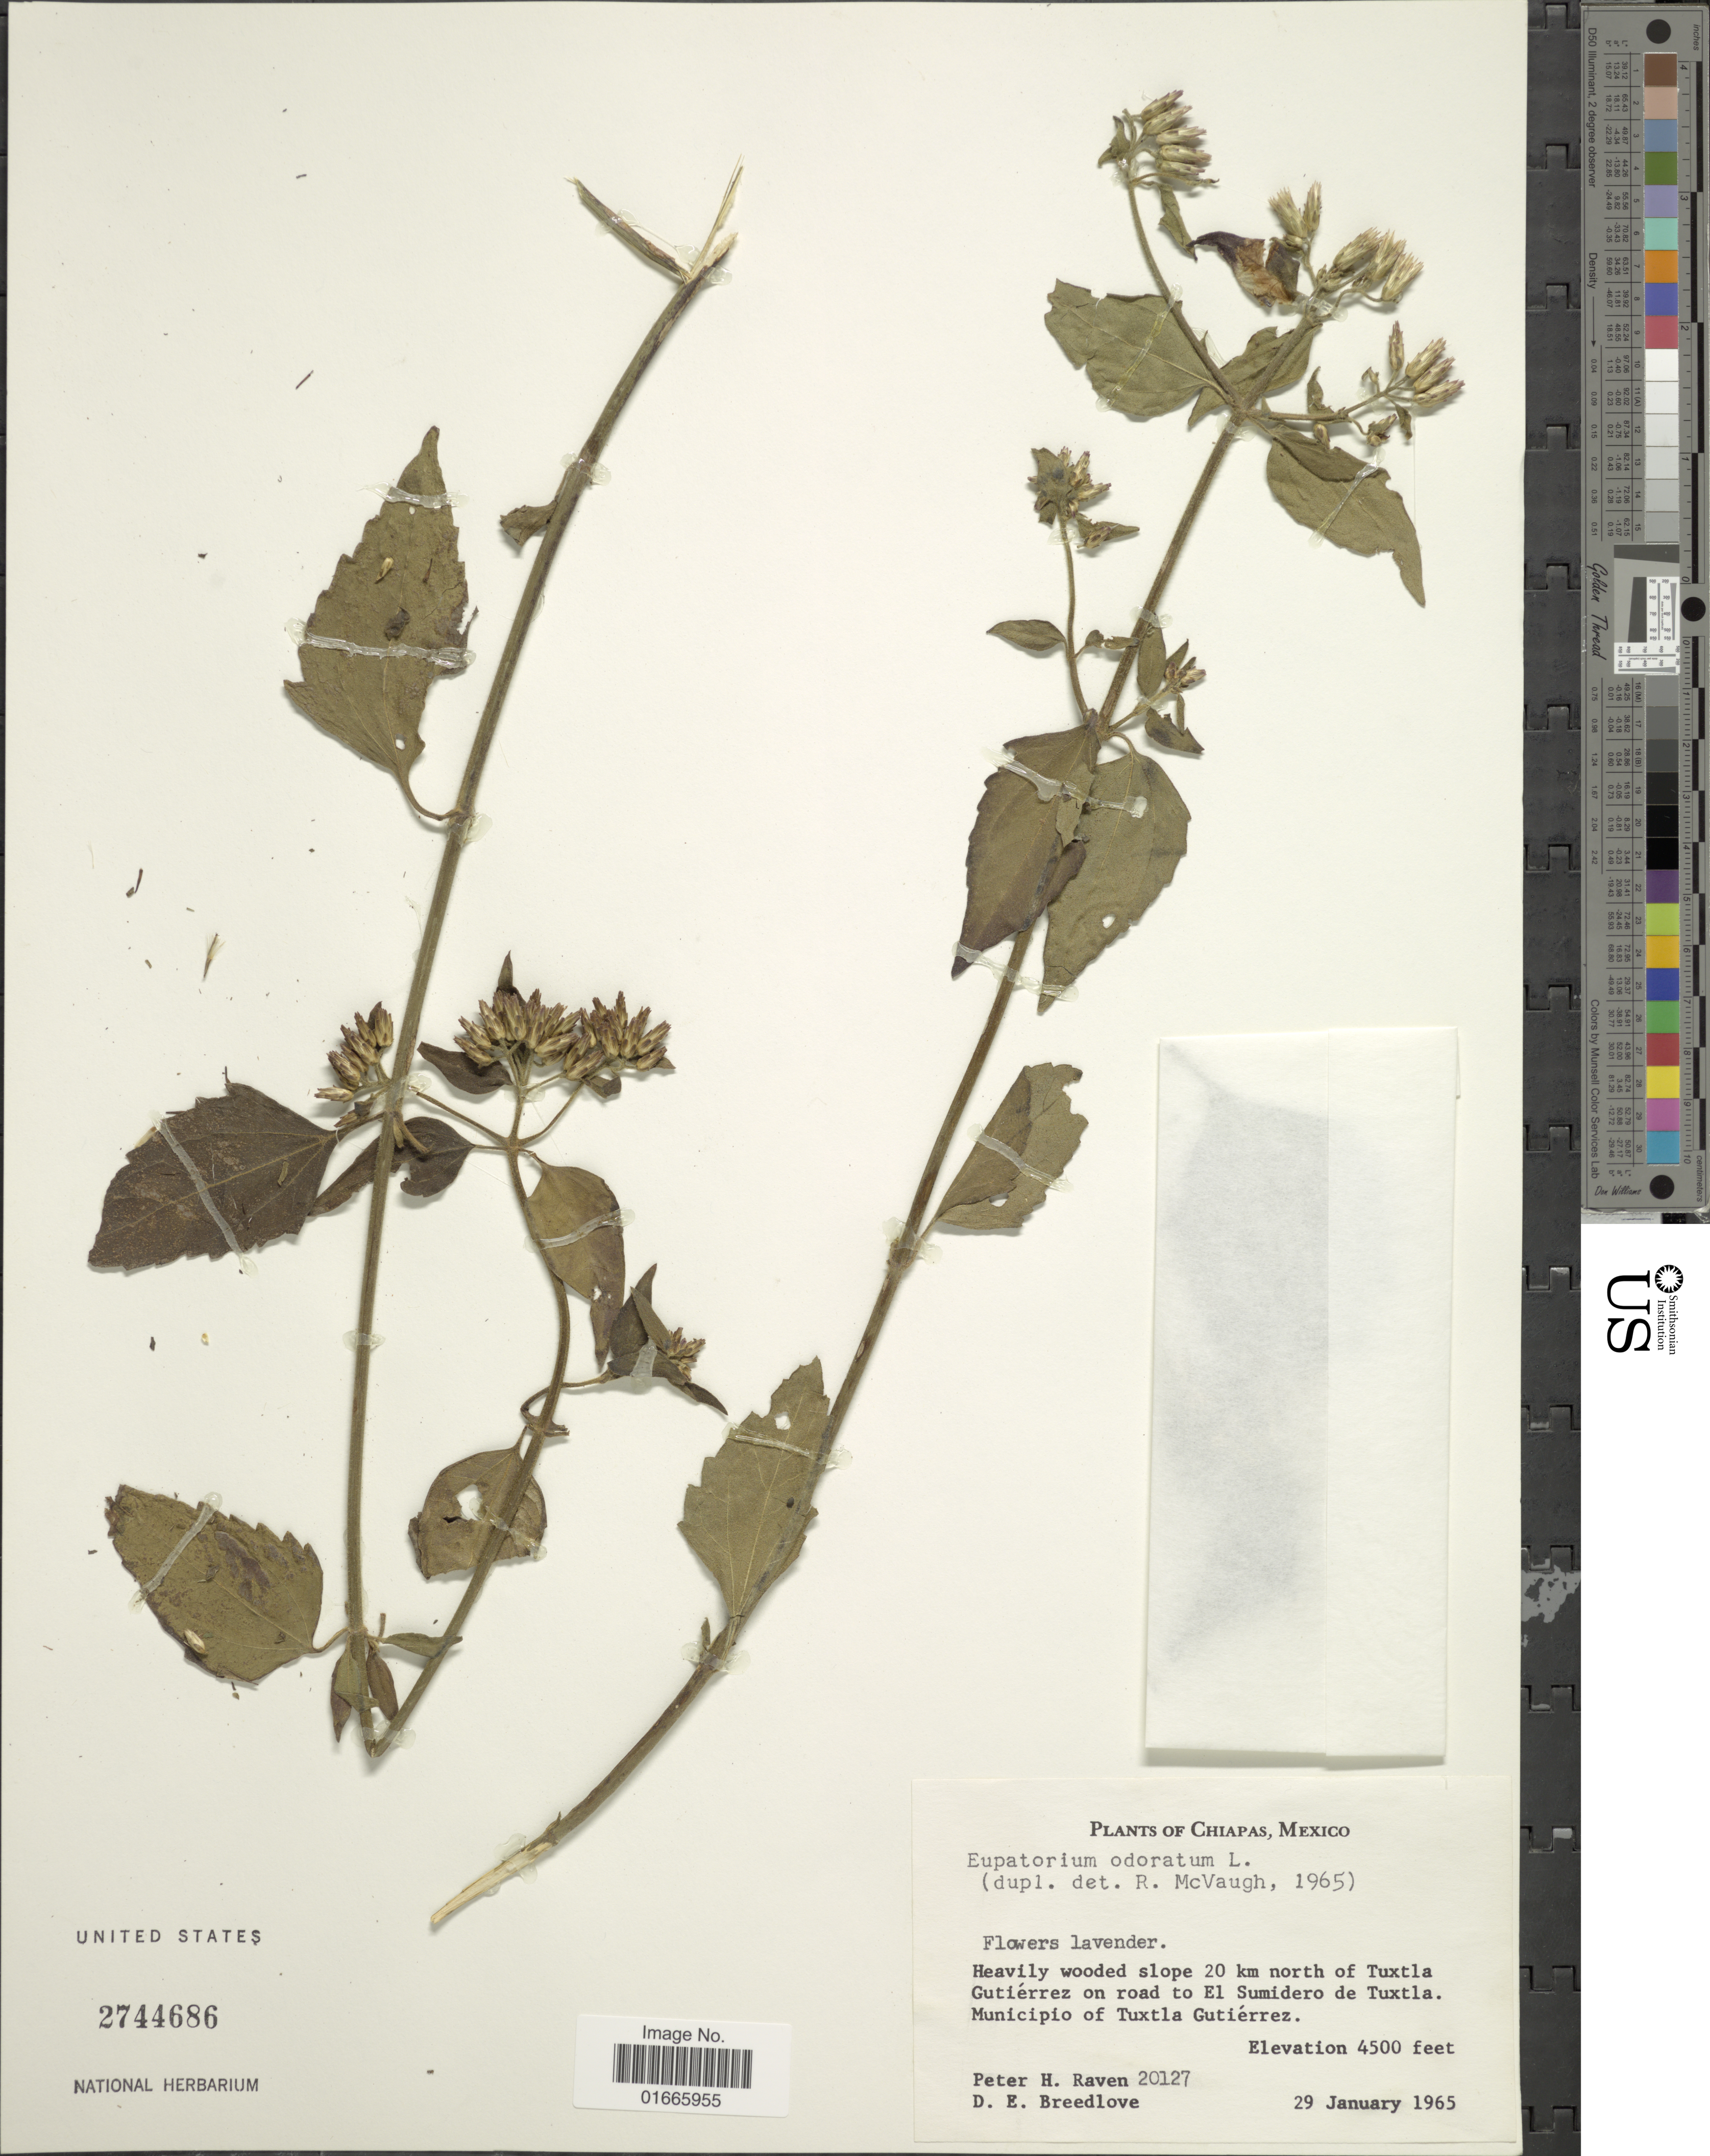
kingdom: Plantae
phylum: Tracheophyta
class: Magnoliopsida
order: Asterales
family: Asteraceae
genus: Chromolaena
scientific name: Chromolaena odorata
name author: (L.) R.M. King & H. Rob.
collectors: P. Raven & D. E. Breedlove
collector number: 20127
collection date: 1965-01-29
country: Mexico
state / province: Chiapas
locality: Heavily wooded slope 20 km north of Tuxtla Gutierrez on road to El Sumidero de Tuxtla, Municipio of Tuxtla Gutierrez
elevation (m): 1372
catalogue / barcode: US 2744686